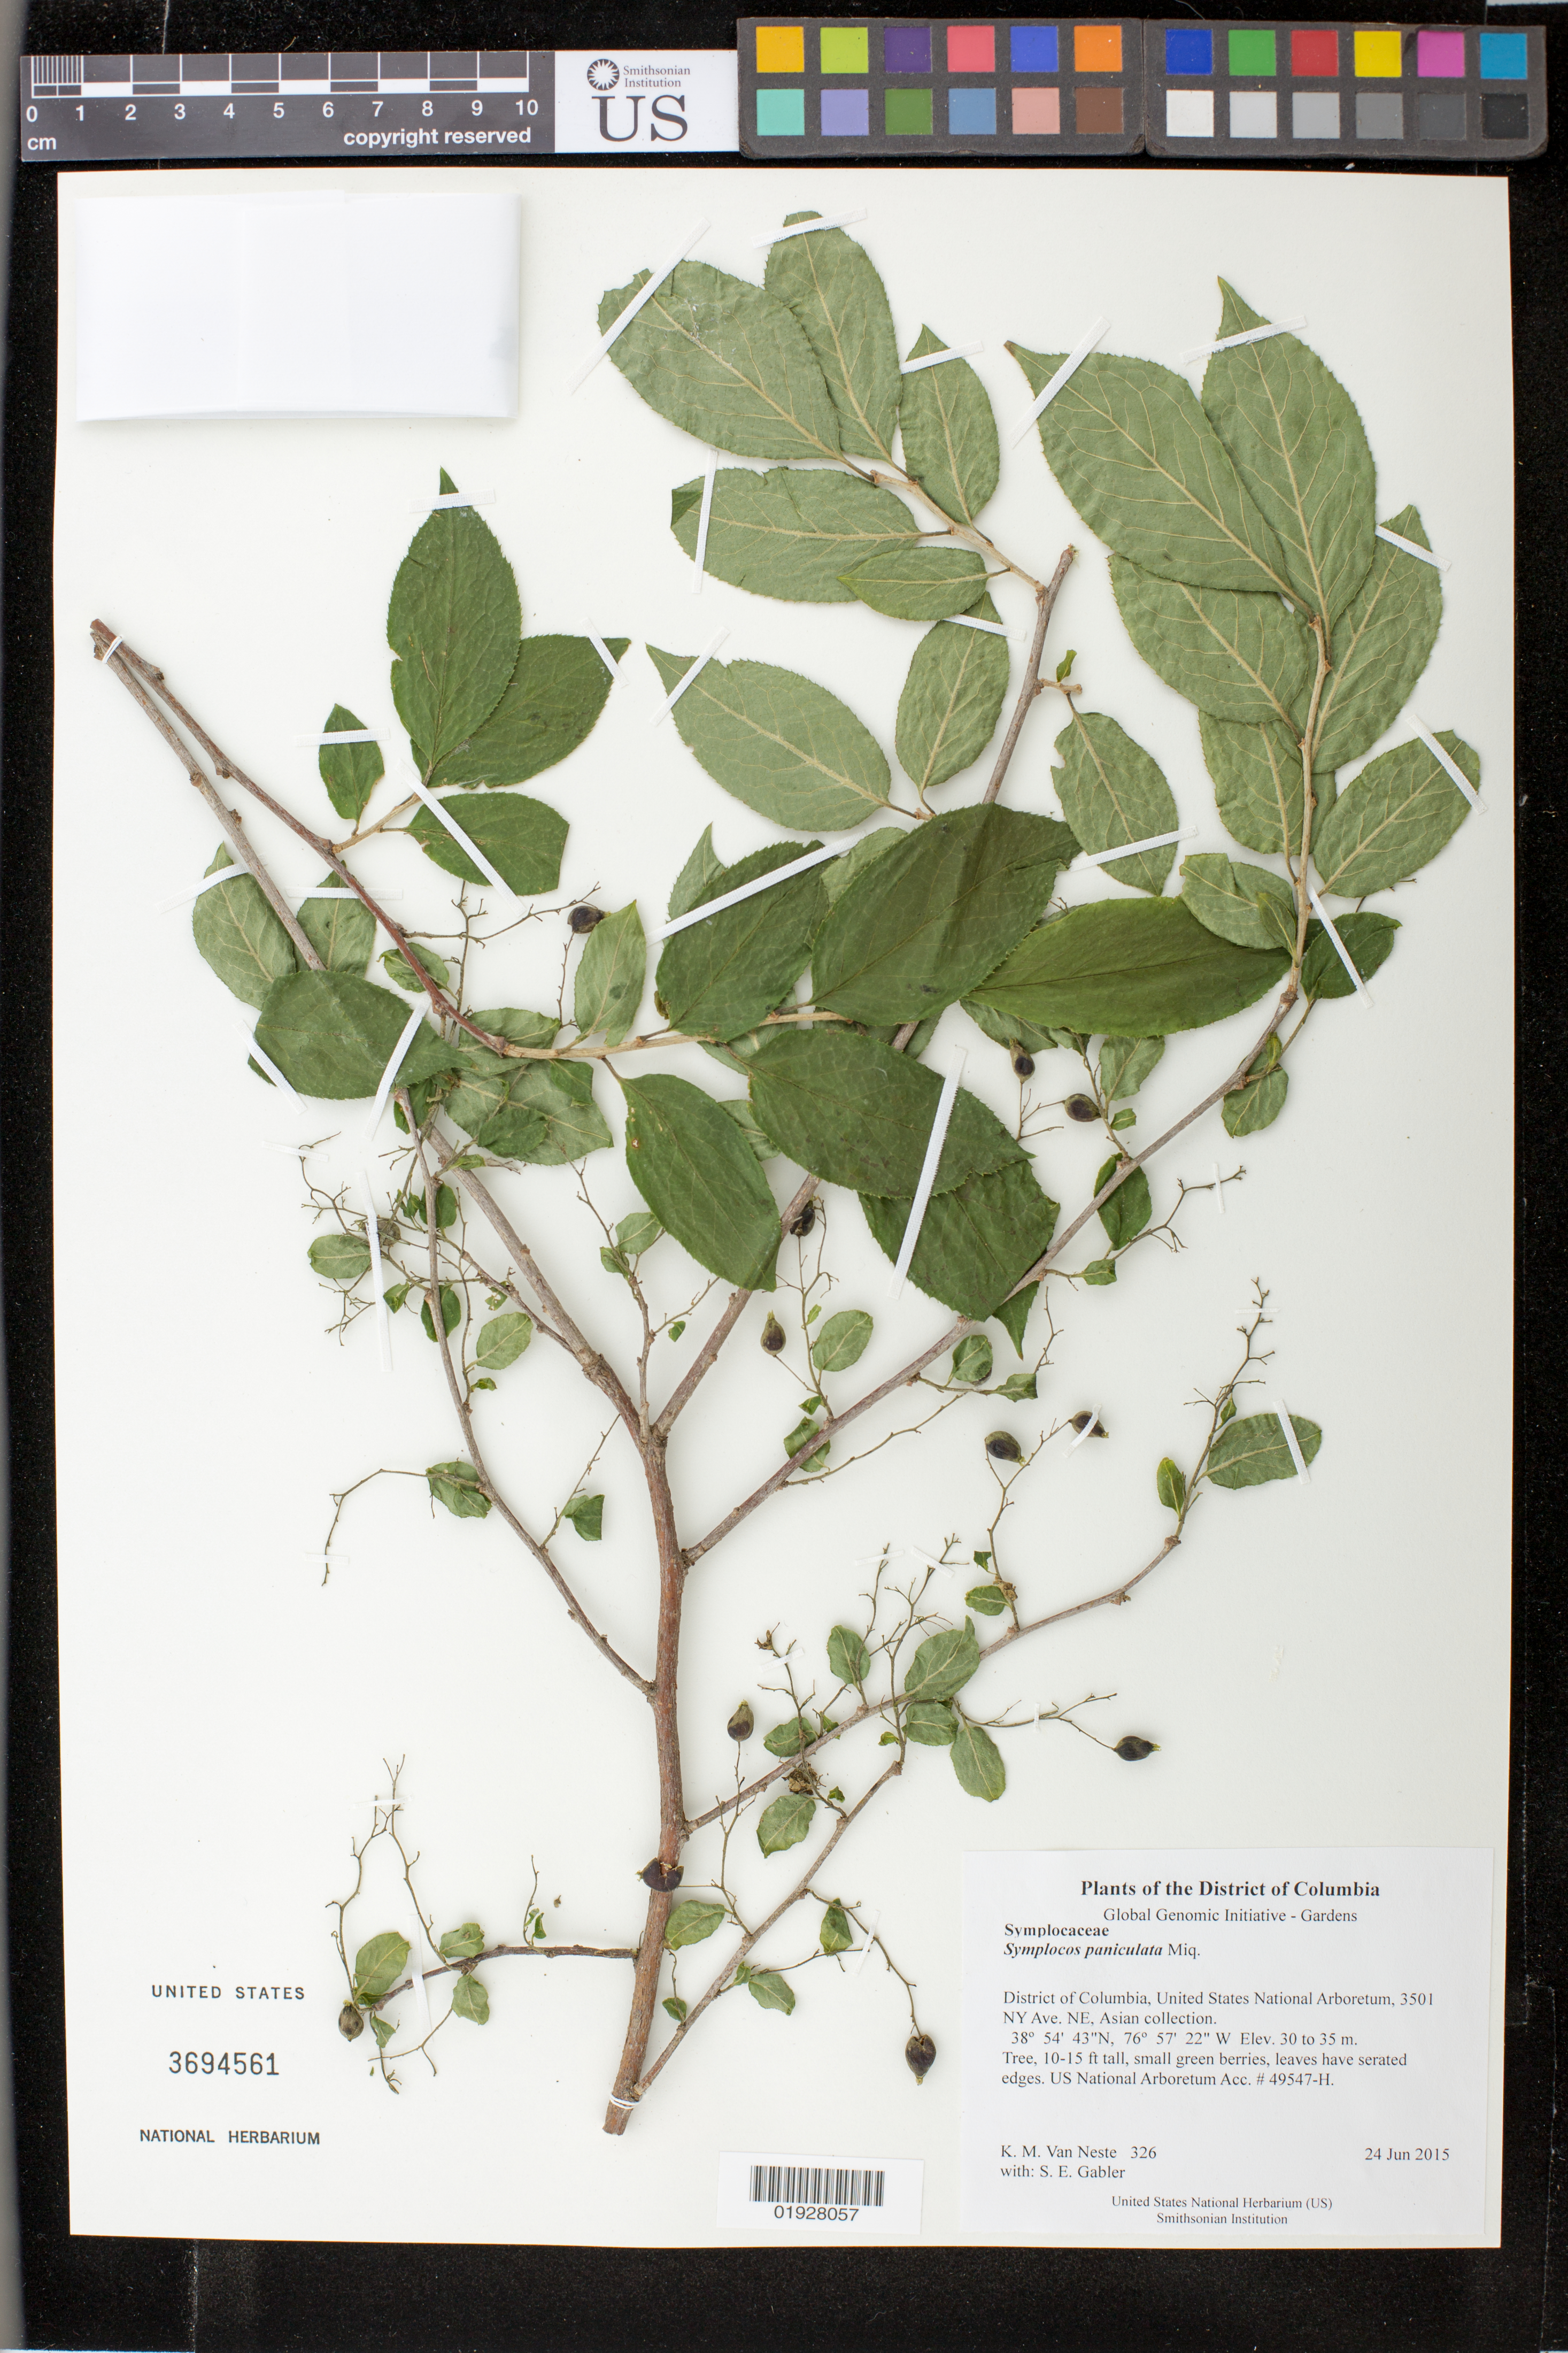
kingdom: Plantae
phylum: Tracheophyta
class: Magnoliopsida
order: Ericales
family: Symplocaceae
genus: Symplocos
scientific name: Symplocos paniculata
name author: Miq.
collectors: K. M. Van Neste & S. E. Gabler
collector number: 326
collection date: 2015-06-24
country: United States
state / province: District of Columbia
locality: United States National Arboretum, 3501 NY Ave. NE, Asian collection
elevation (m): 30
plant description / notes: Symplocos paniculata NATIONAL ARBORETUM PROVENANCE INFO: ORIGINAL LOCALITY: China, , ORIGINAL COLLECTORS: Dudley, T.R. et al. AND COLLECTOR NUMBER: SABE 1530 LATITUDE: LONGITUDE: USNA ACCESSION: 49547 RECEIVED: Symplocos paniculataseed11/15/1980 RECEIVED FROM: PROVENANCE CODE: W FULL PROVENANCE: collected directly from wild; origin known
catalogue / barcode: US 3694561